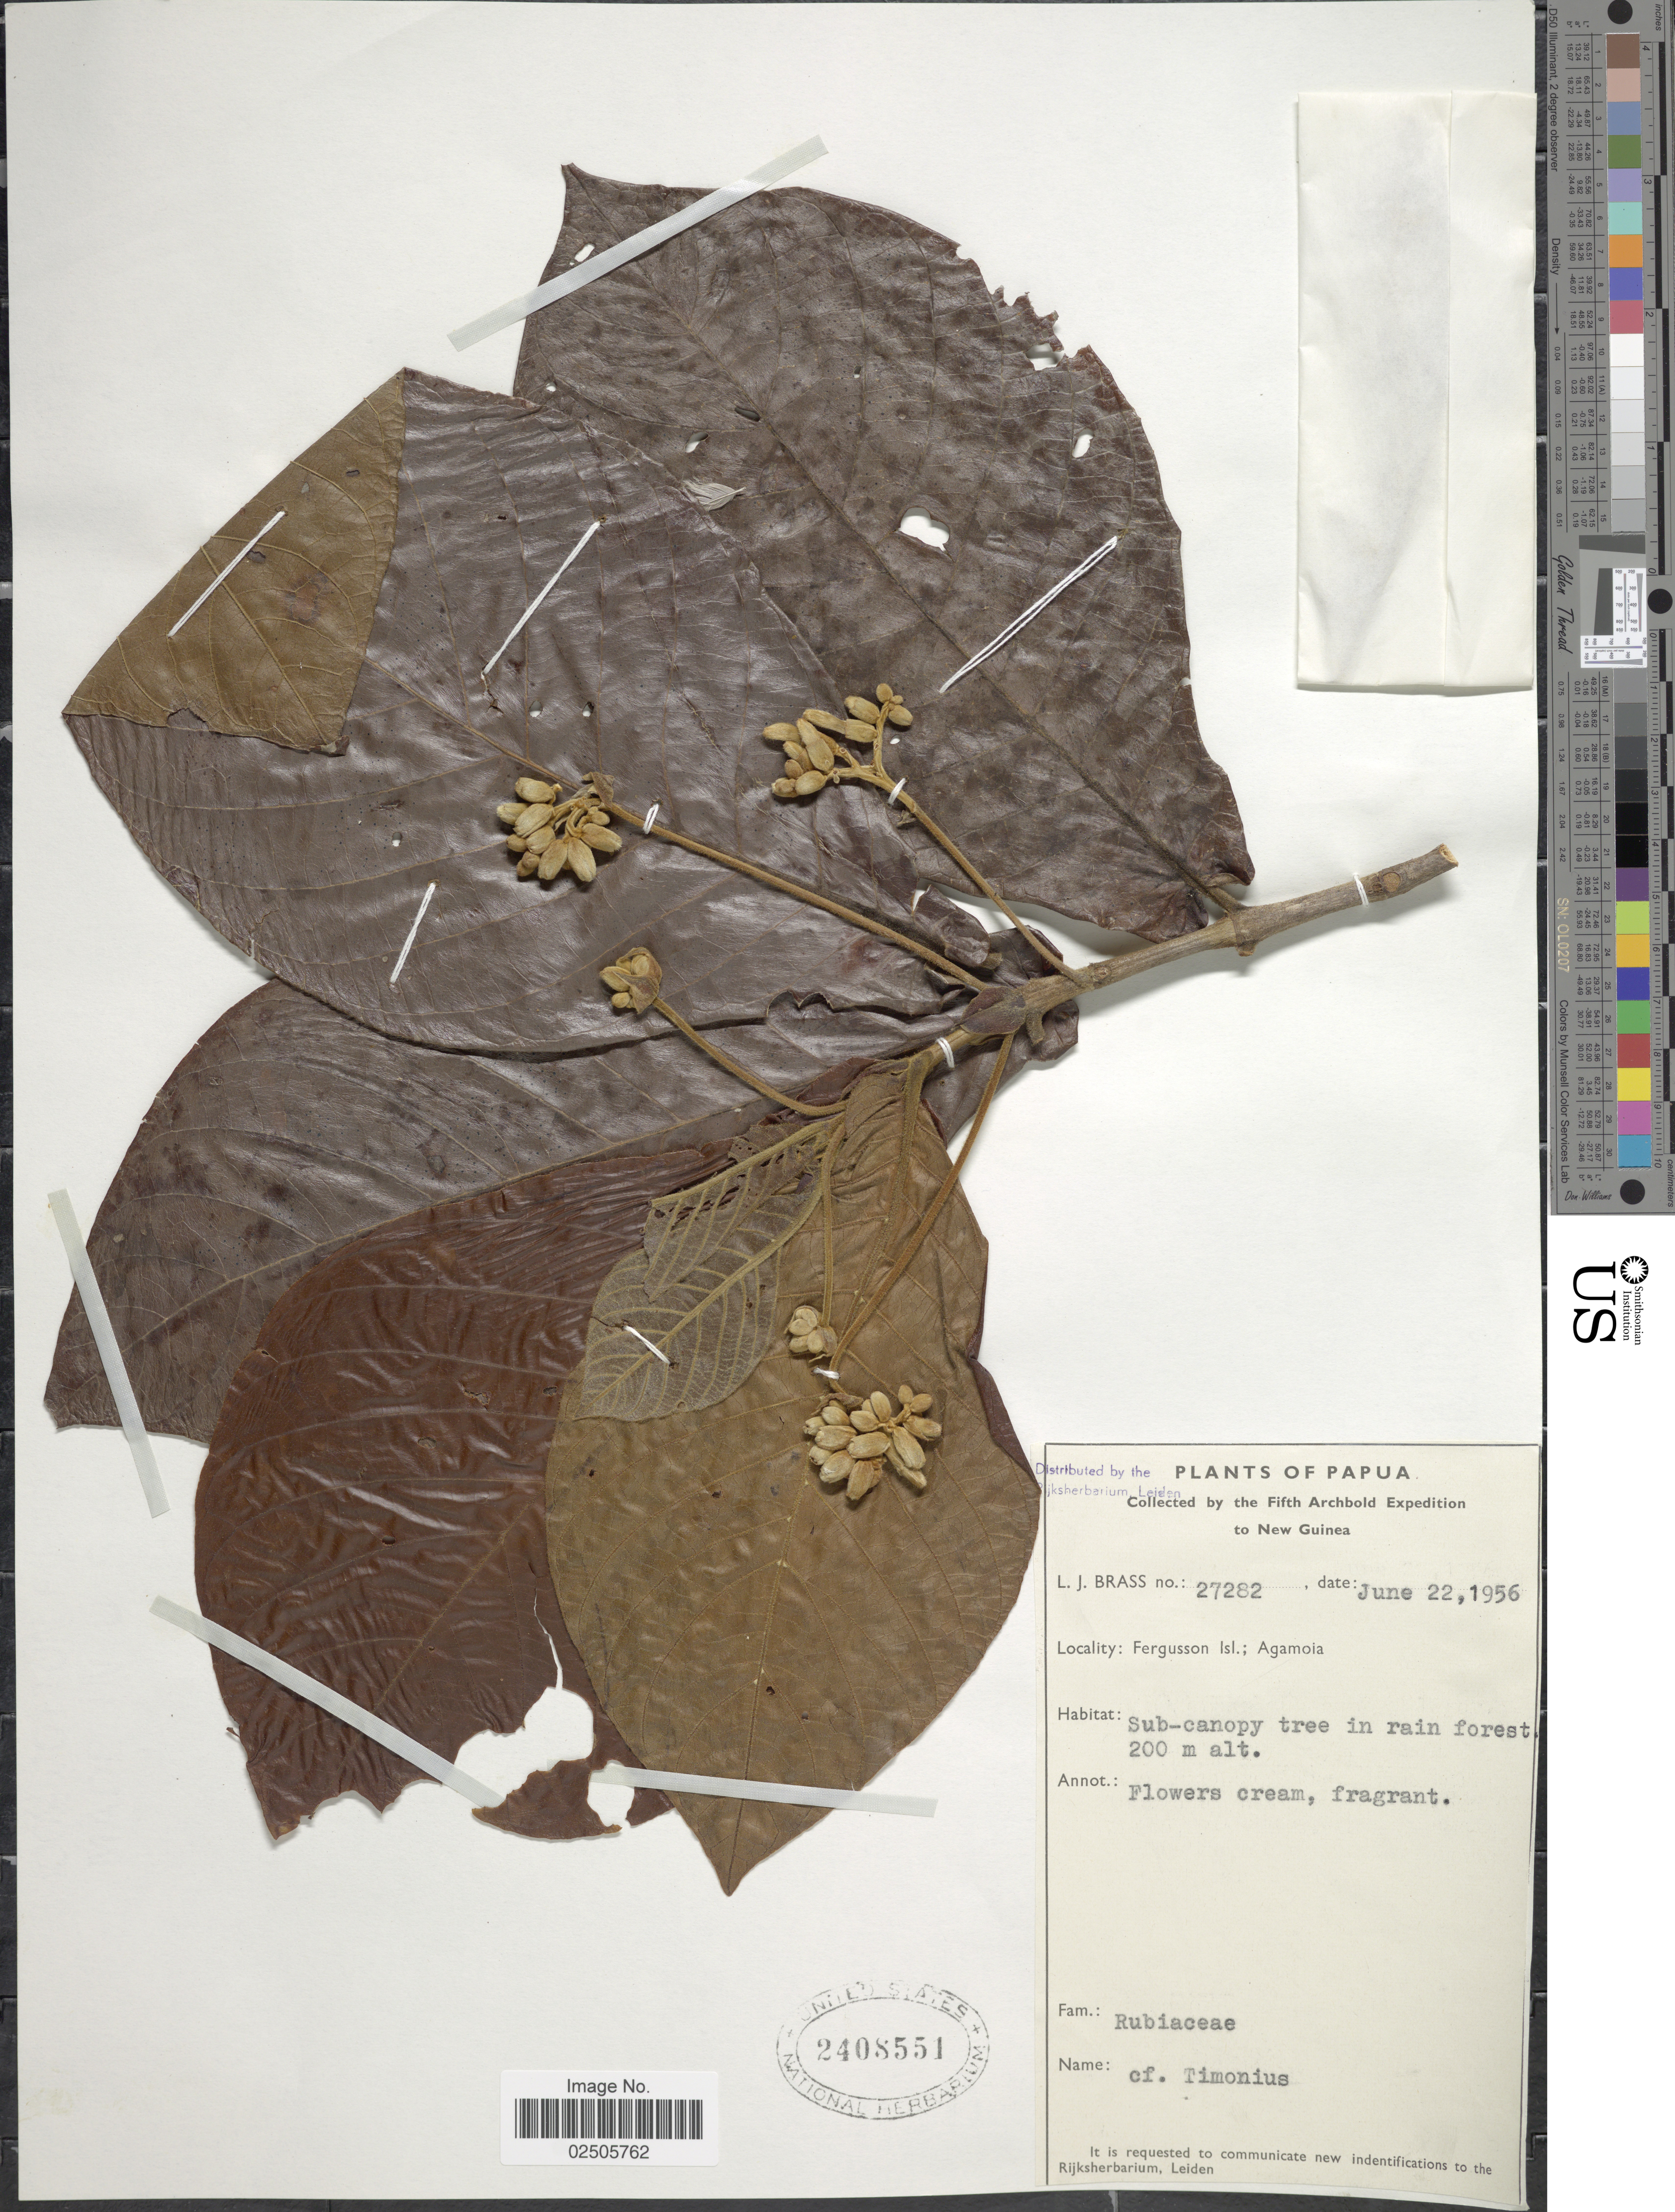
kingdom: Plantae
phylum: Tracheophyta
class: Magnoliopsida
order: Gentianales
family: Rubiaceae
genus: Timonius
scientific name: Timonius sp.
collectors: L. J. Brass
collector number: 27282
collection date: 1956-06-22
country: Papua New Guinea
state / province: Milne Bay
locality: Papua, New Guinea, Fergusson Isl.; Agamola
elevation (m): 200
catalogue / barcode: US 2408551